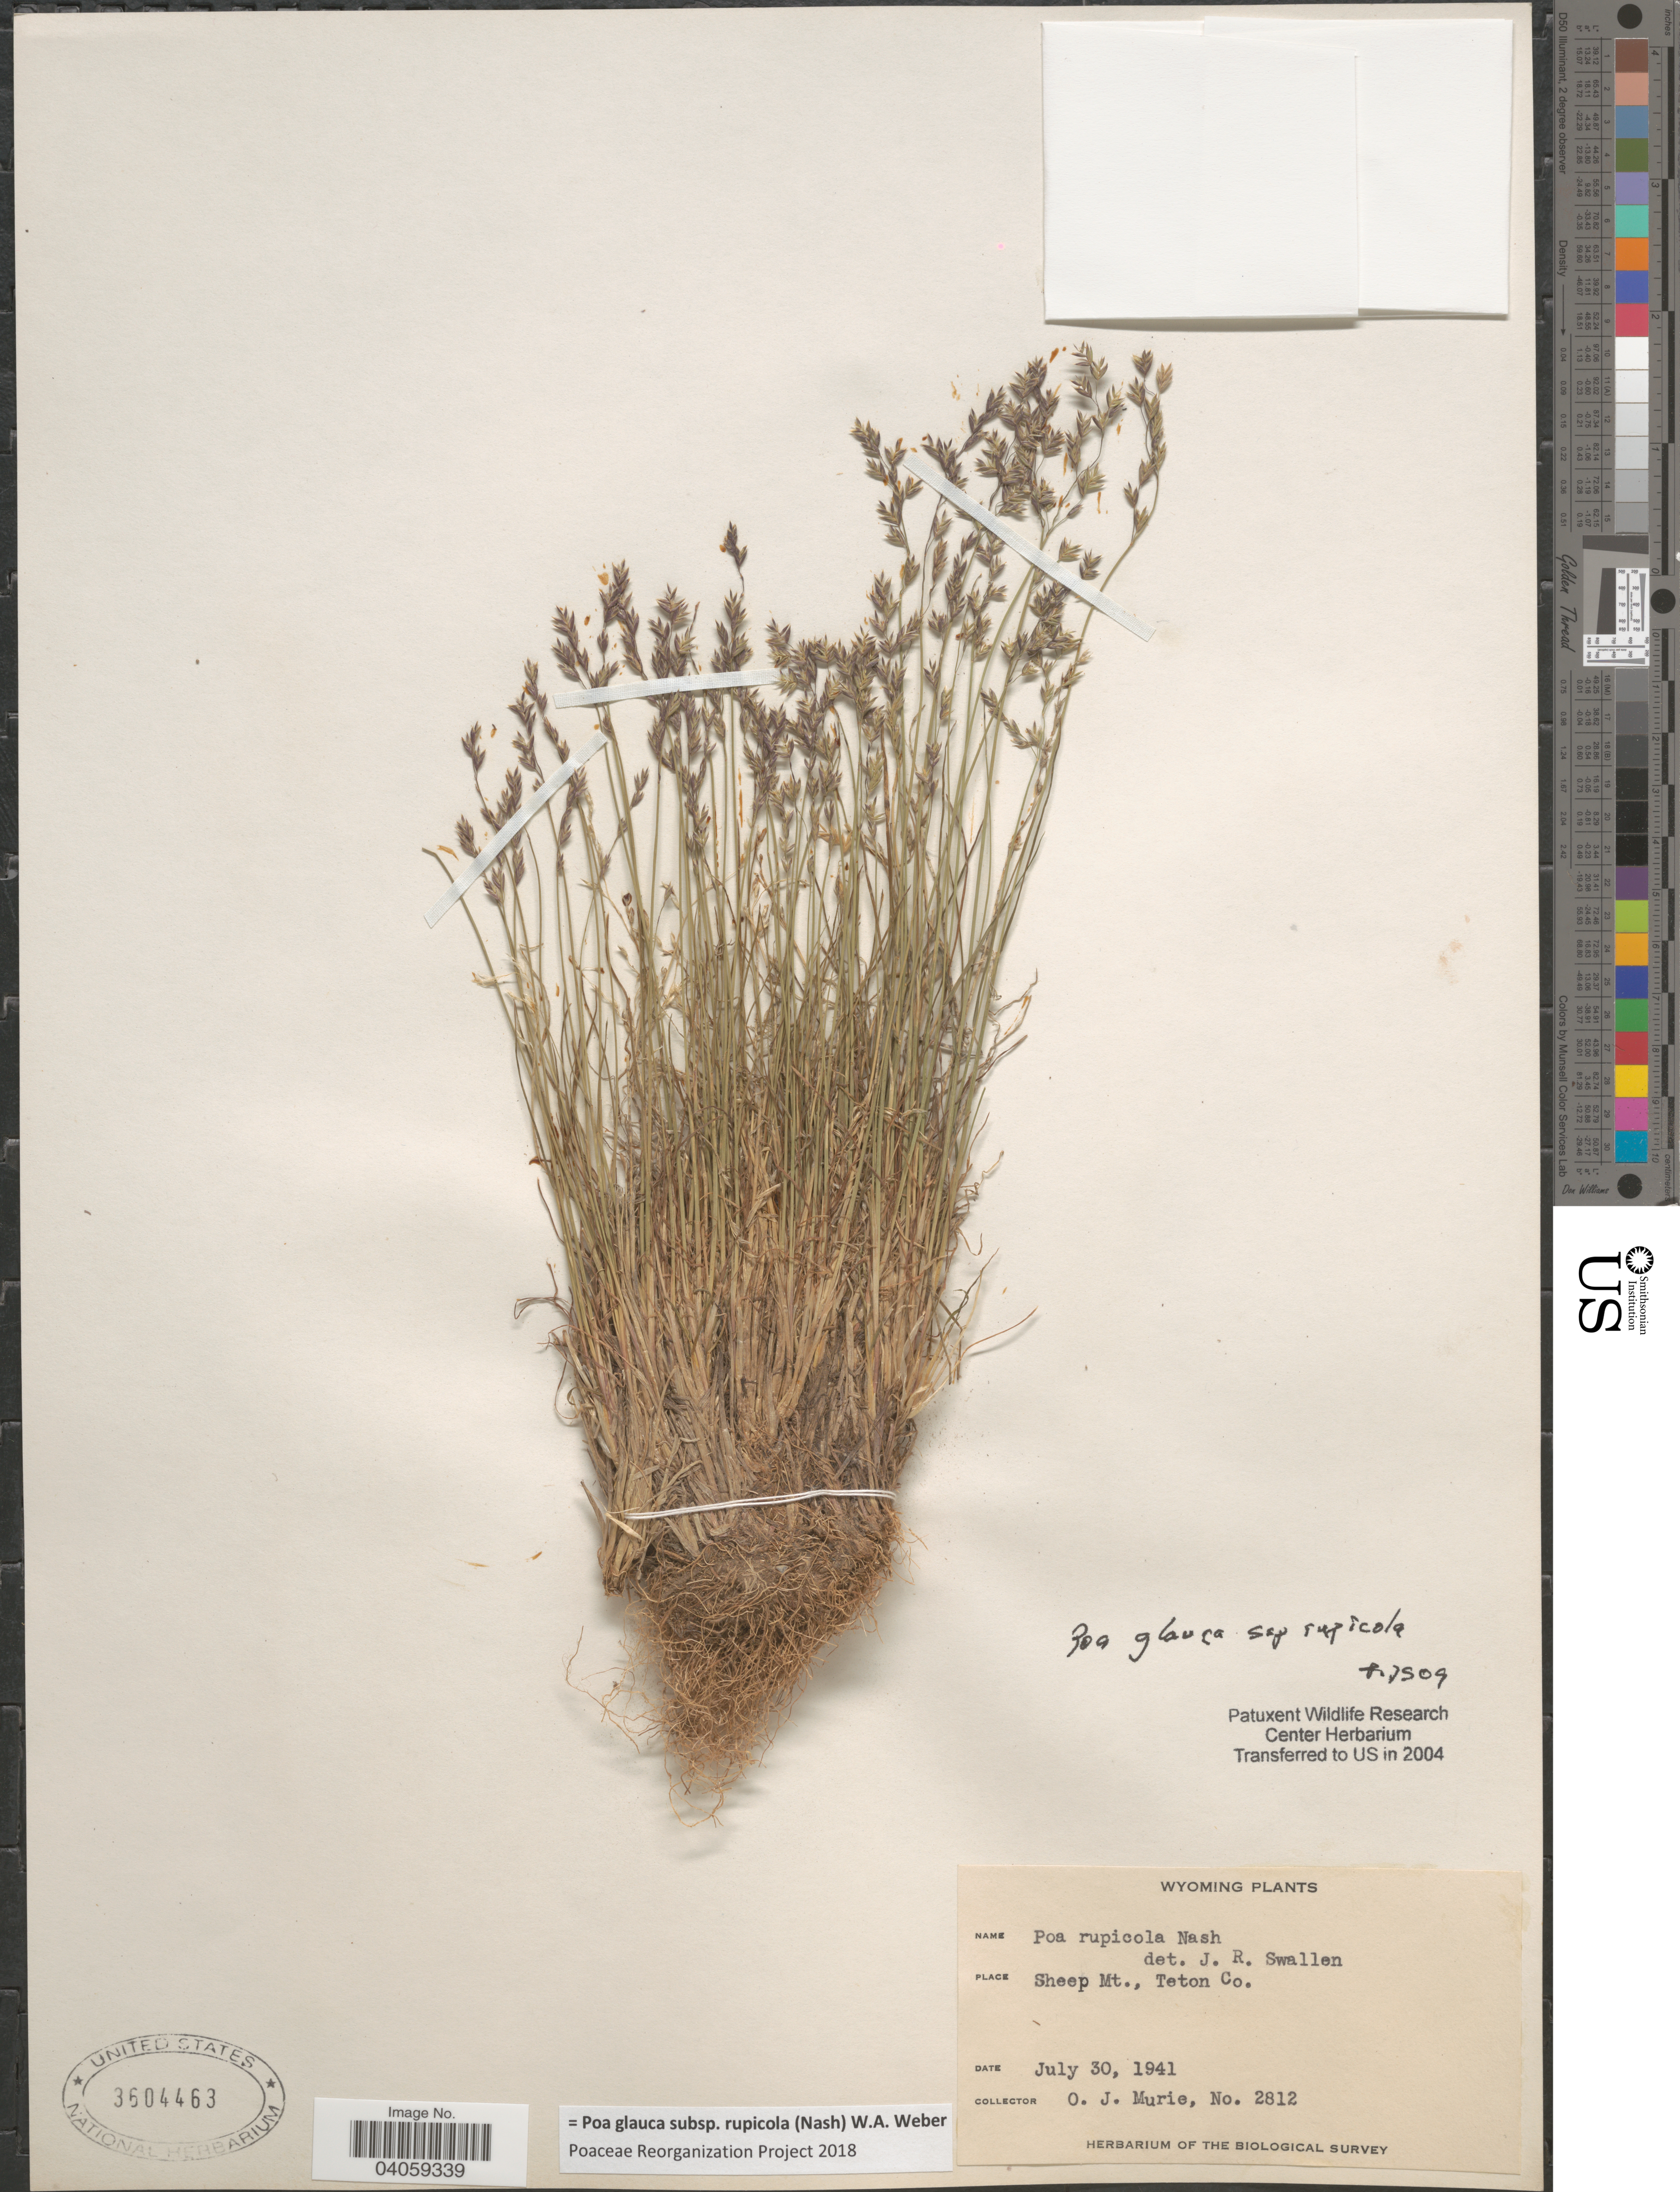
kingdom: Plantae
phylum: Tracheophyta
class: Liliopsida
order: Poales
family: Poaceae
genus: Poa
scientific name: Poa glauca subsp. rupicola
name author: (Nash) W.A. Weber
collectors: O. Murie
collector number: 2812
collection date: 1941-07-30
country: United States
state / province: Wyoming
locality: Sheep Mt., Teton Co.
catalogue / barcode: US 3604463